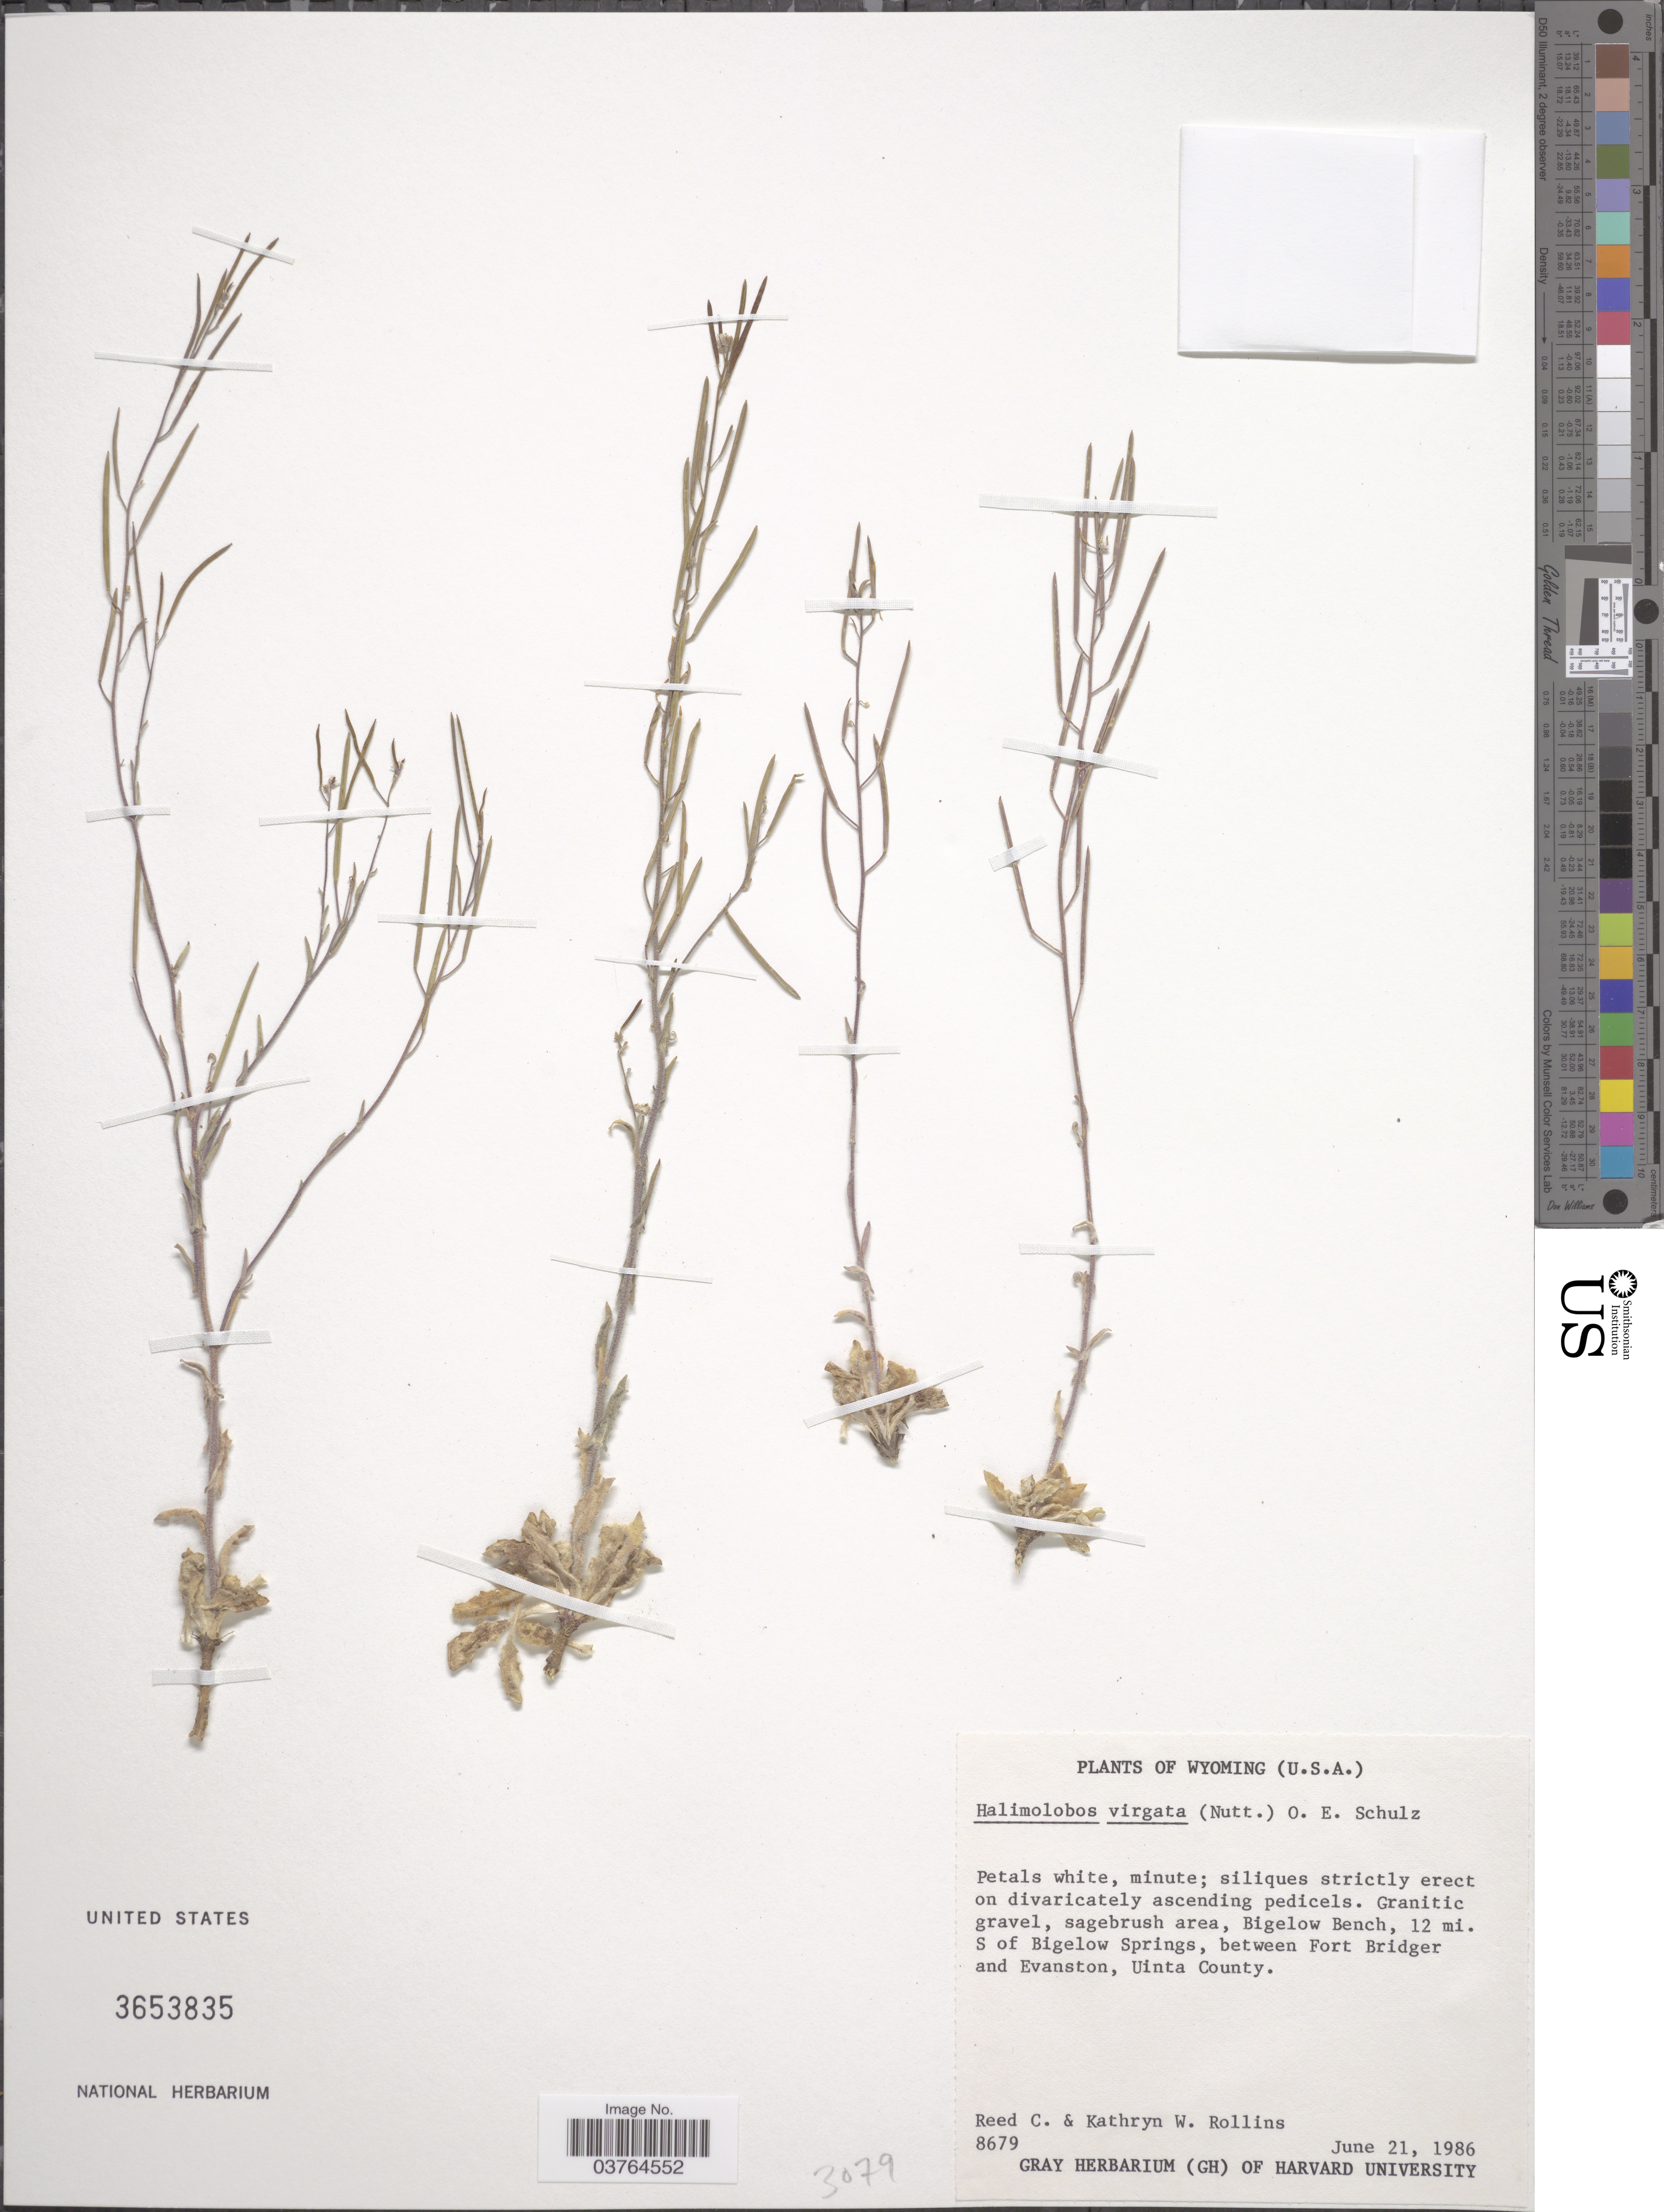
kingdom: Plantae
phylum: Tracheophyta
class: Magnoliopsida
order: Brassicales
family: Brassicaceae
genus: Transberingia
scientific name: Transberingia bursifolia subsp. virgata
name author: (Nutt.) Al-Shehbaz & O'Kane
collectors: R. C. Rollins & K. W. Rollins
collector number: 8679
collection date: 1986-06-21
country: United States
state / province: Wyoming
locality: Bigelow Bench, 12 mi. S of Bigelow Springs, between Fort Bridger and Evanston, Uinta County.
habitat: granitic soil, sagebrush area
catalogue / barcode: US 3653835